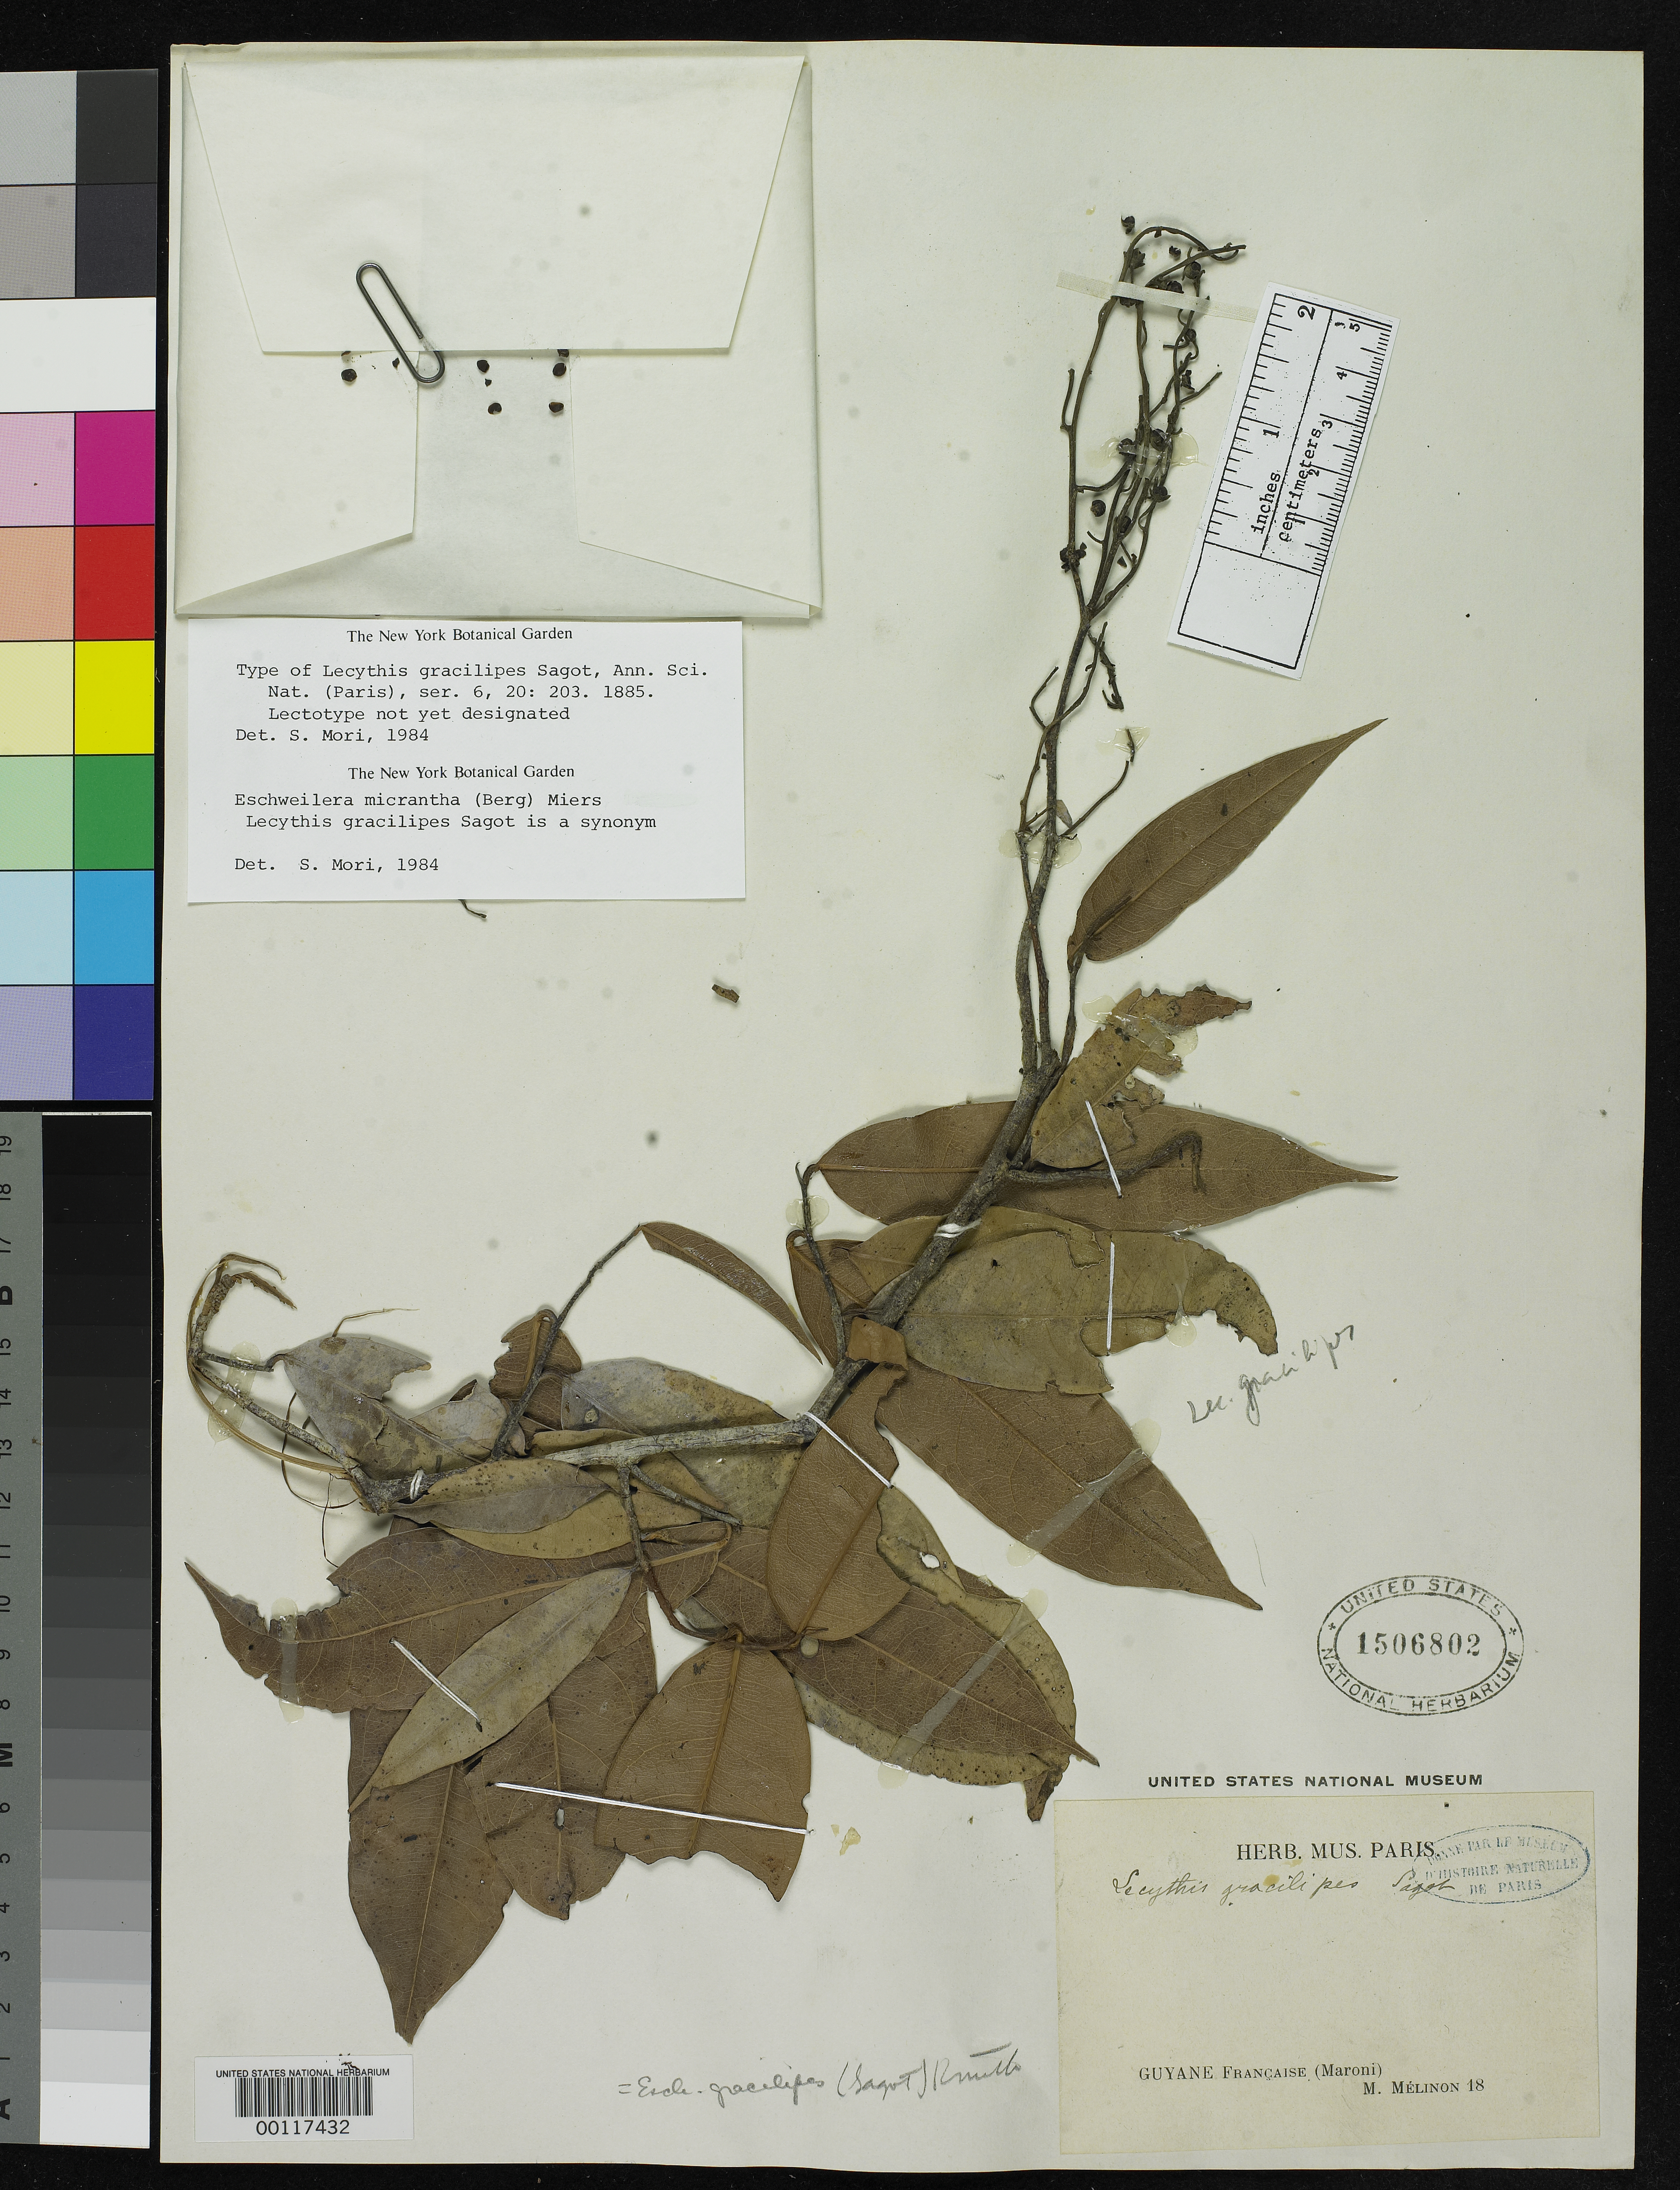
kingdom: Plantae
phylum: Tracheophyta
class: Magnoliopsida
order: Ericales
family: Lecythidaceae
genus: Lecythis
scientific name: Lecythis gracilipes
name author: Sagot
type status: Type Collection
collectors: M. Melinon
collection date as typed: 18--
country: French Guiana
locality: Maroni.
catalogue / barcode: US 1506802